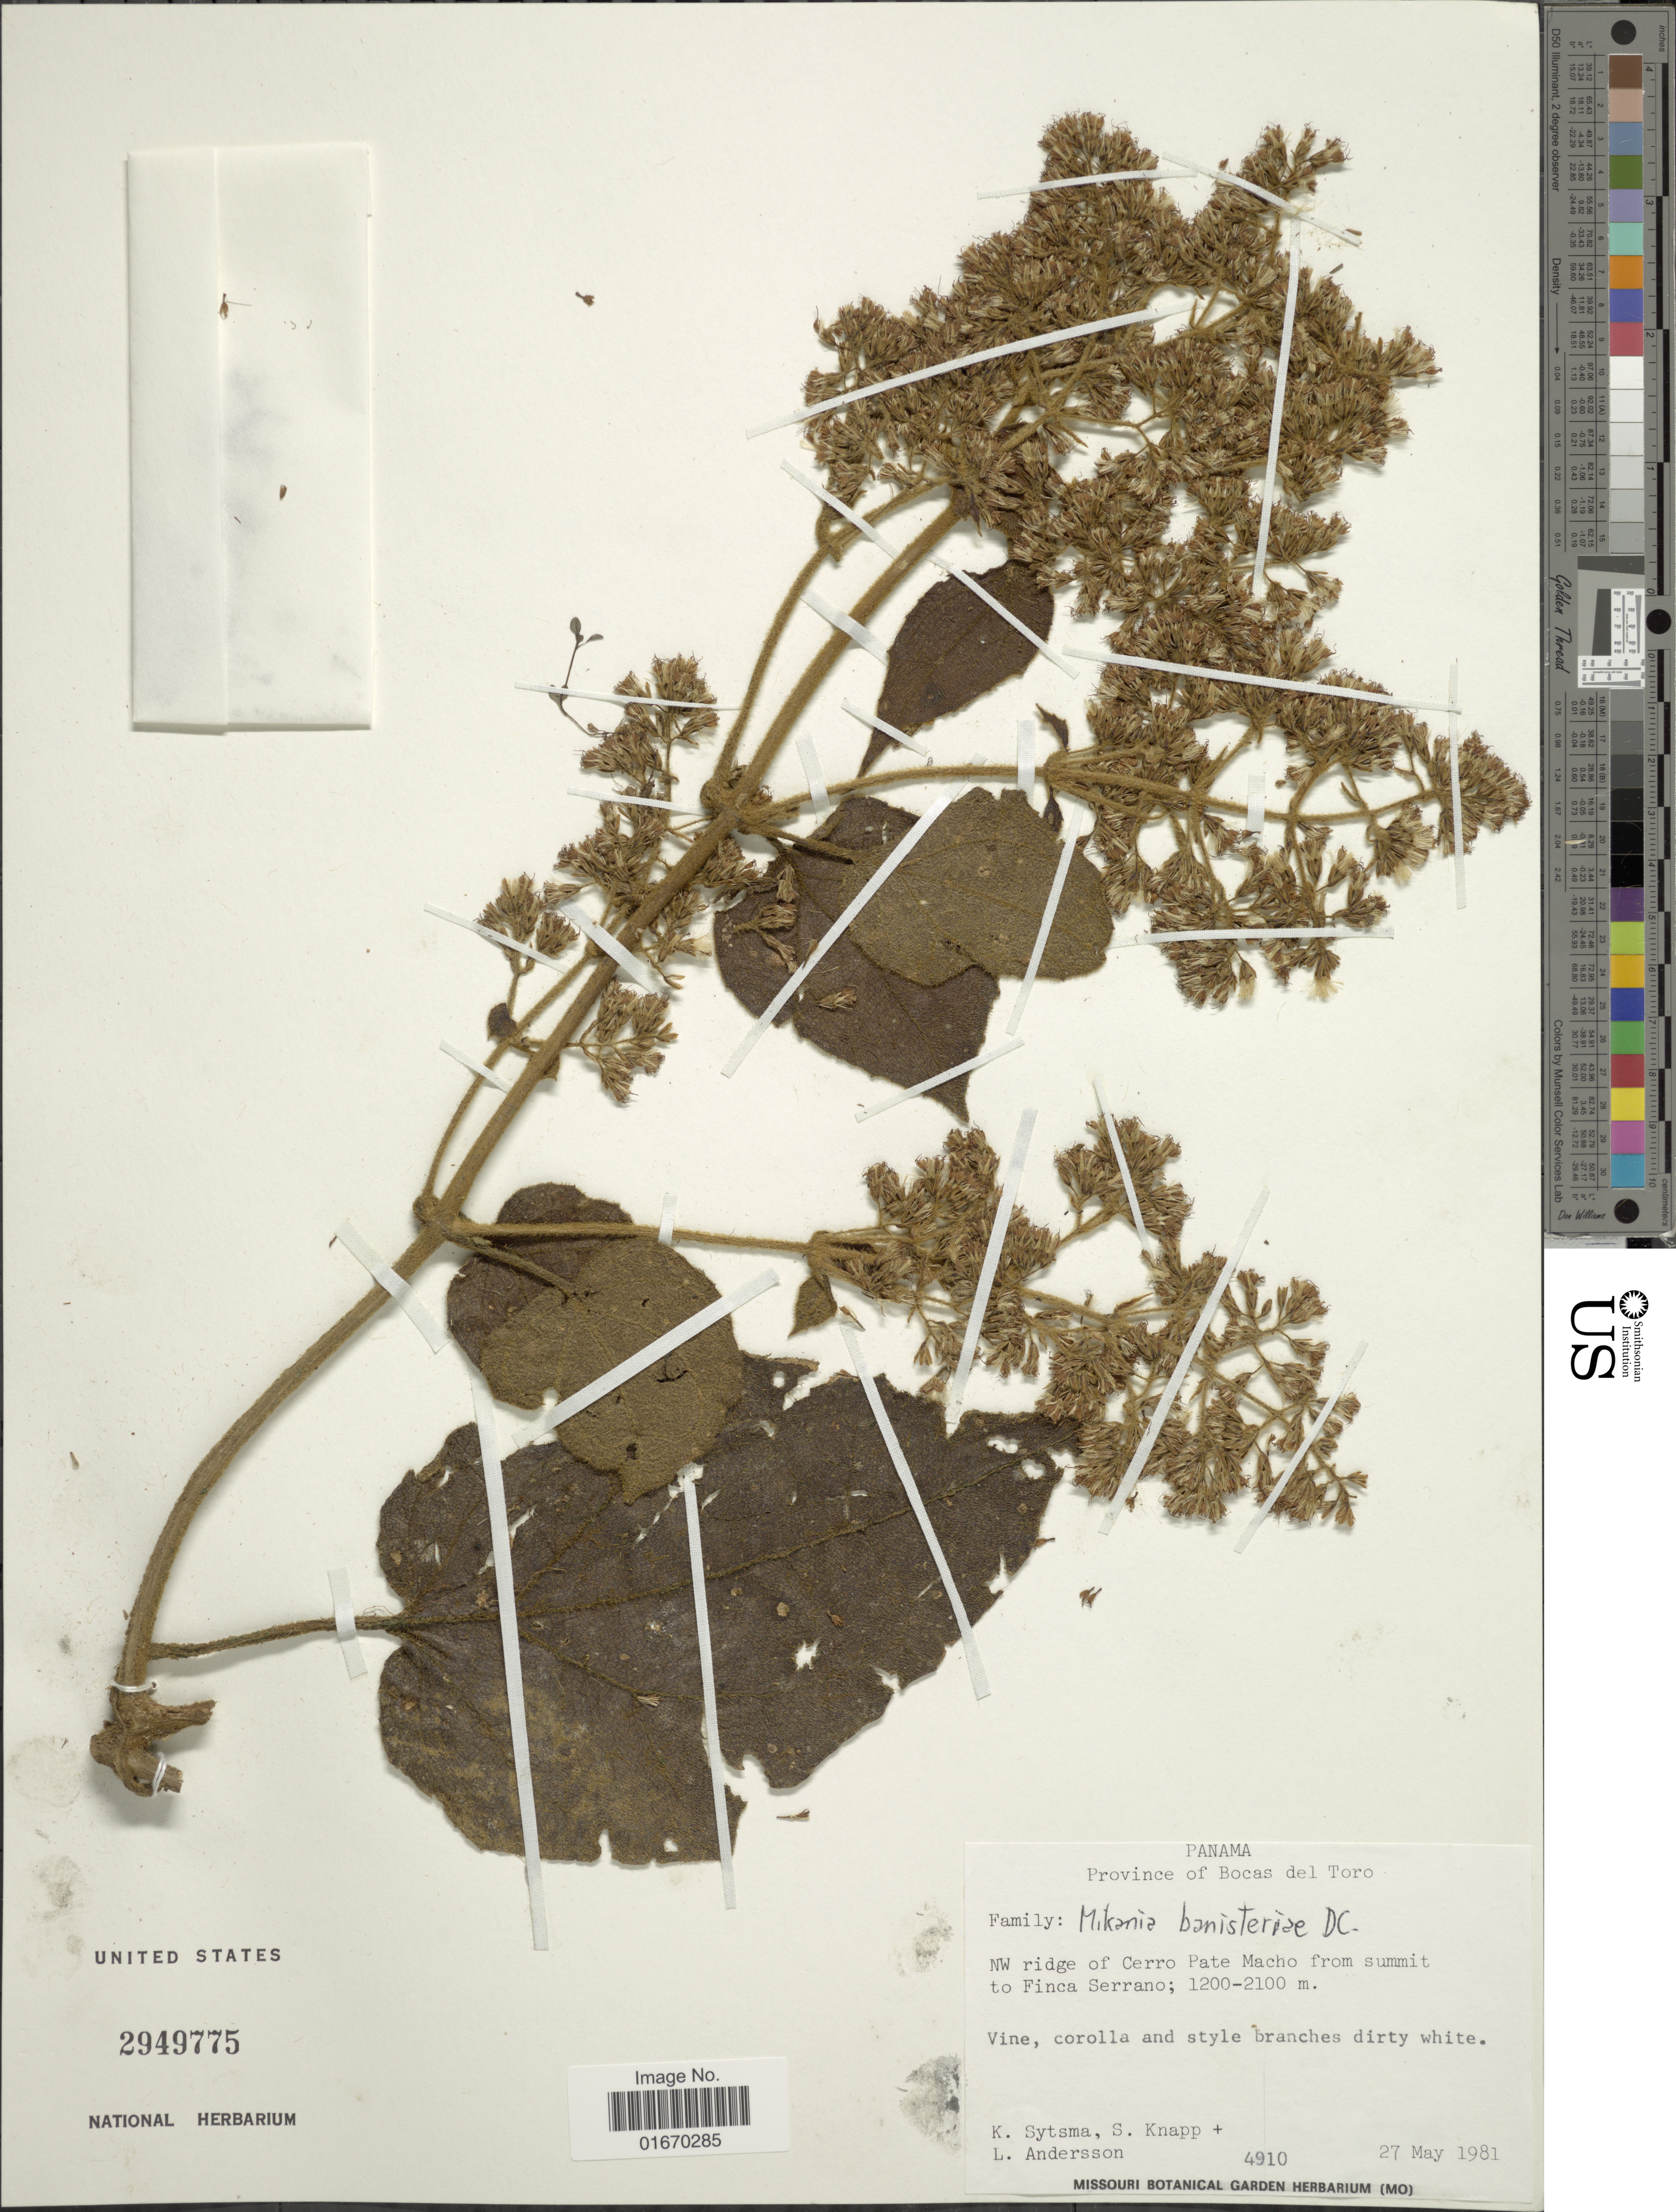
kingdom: Plantae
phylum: Tracheophyta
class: Magnoliopsida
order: Asterales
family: Asteraceae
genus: Mikania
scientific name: Mikania banisteriae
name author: DC.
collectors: K. J. Sytsma, S. Knapp & L. Andersson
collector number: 4910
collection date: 1981-05-27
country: Panama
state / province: Bocas del Toro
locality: NW ridge of Cerro Pate Macho from summit to Finca Serrano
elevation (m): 1200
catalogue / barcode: US 2949775